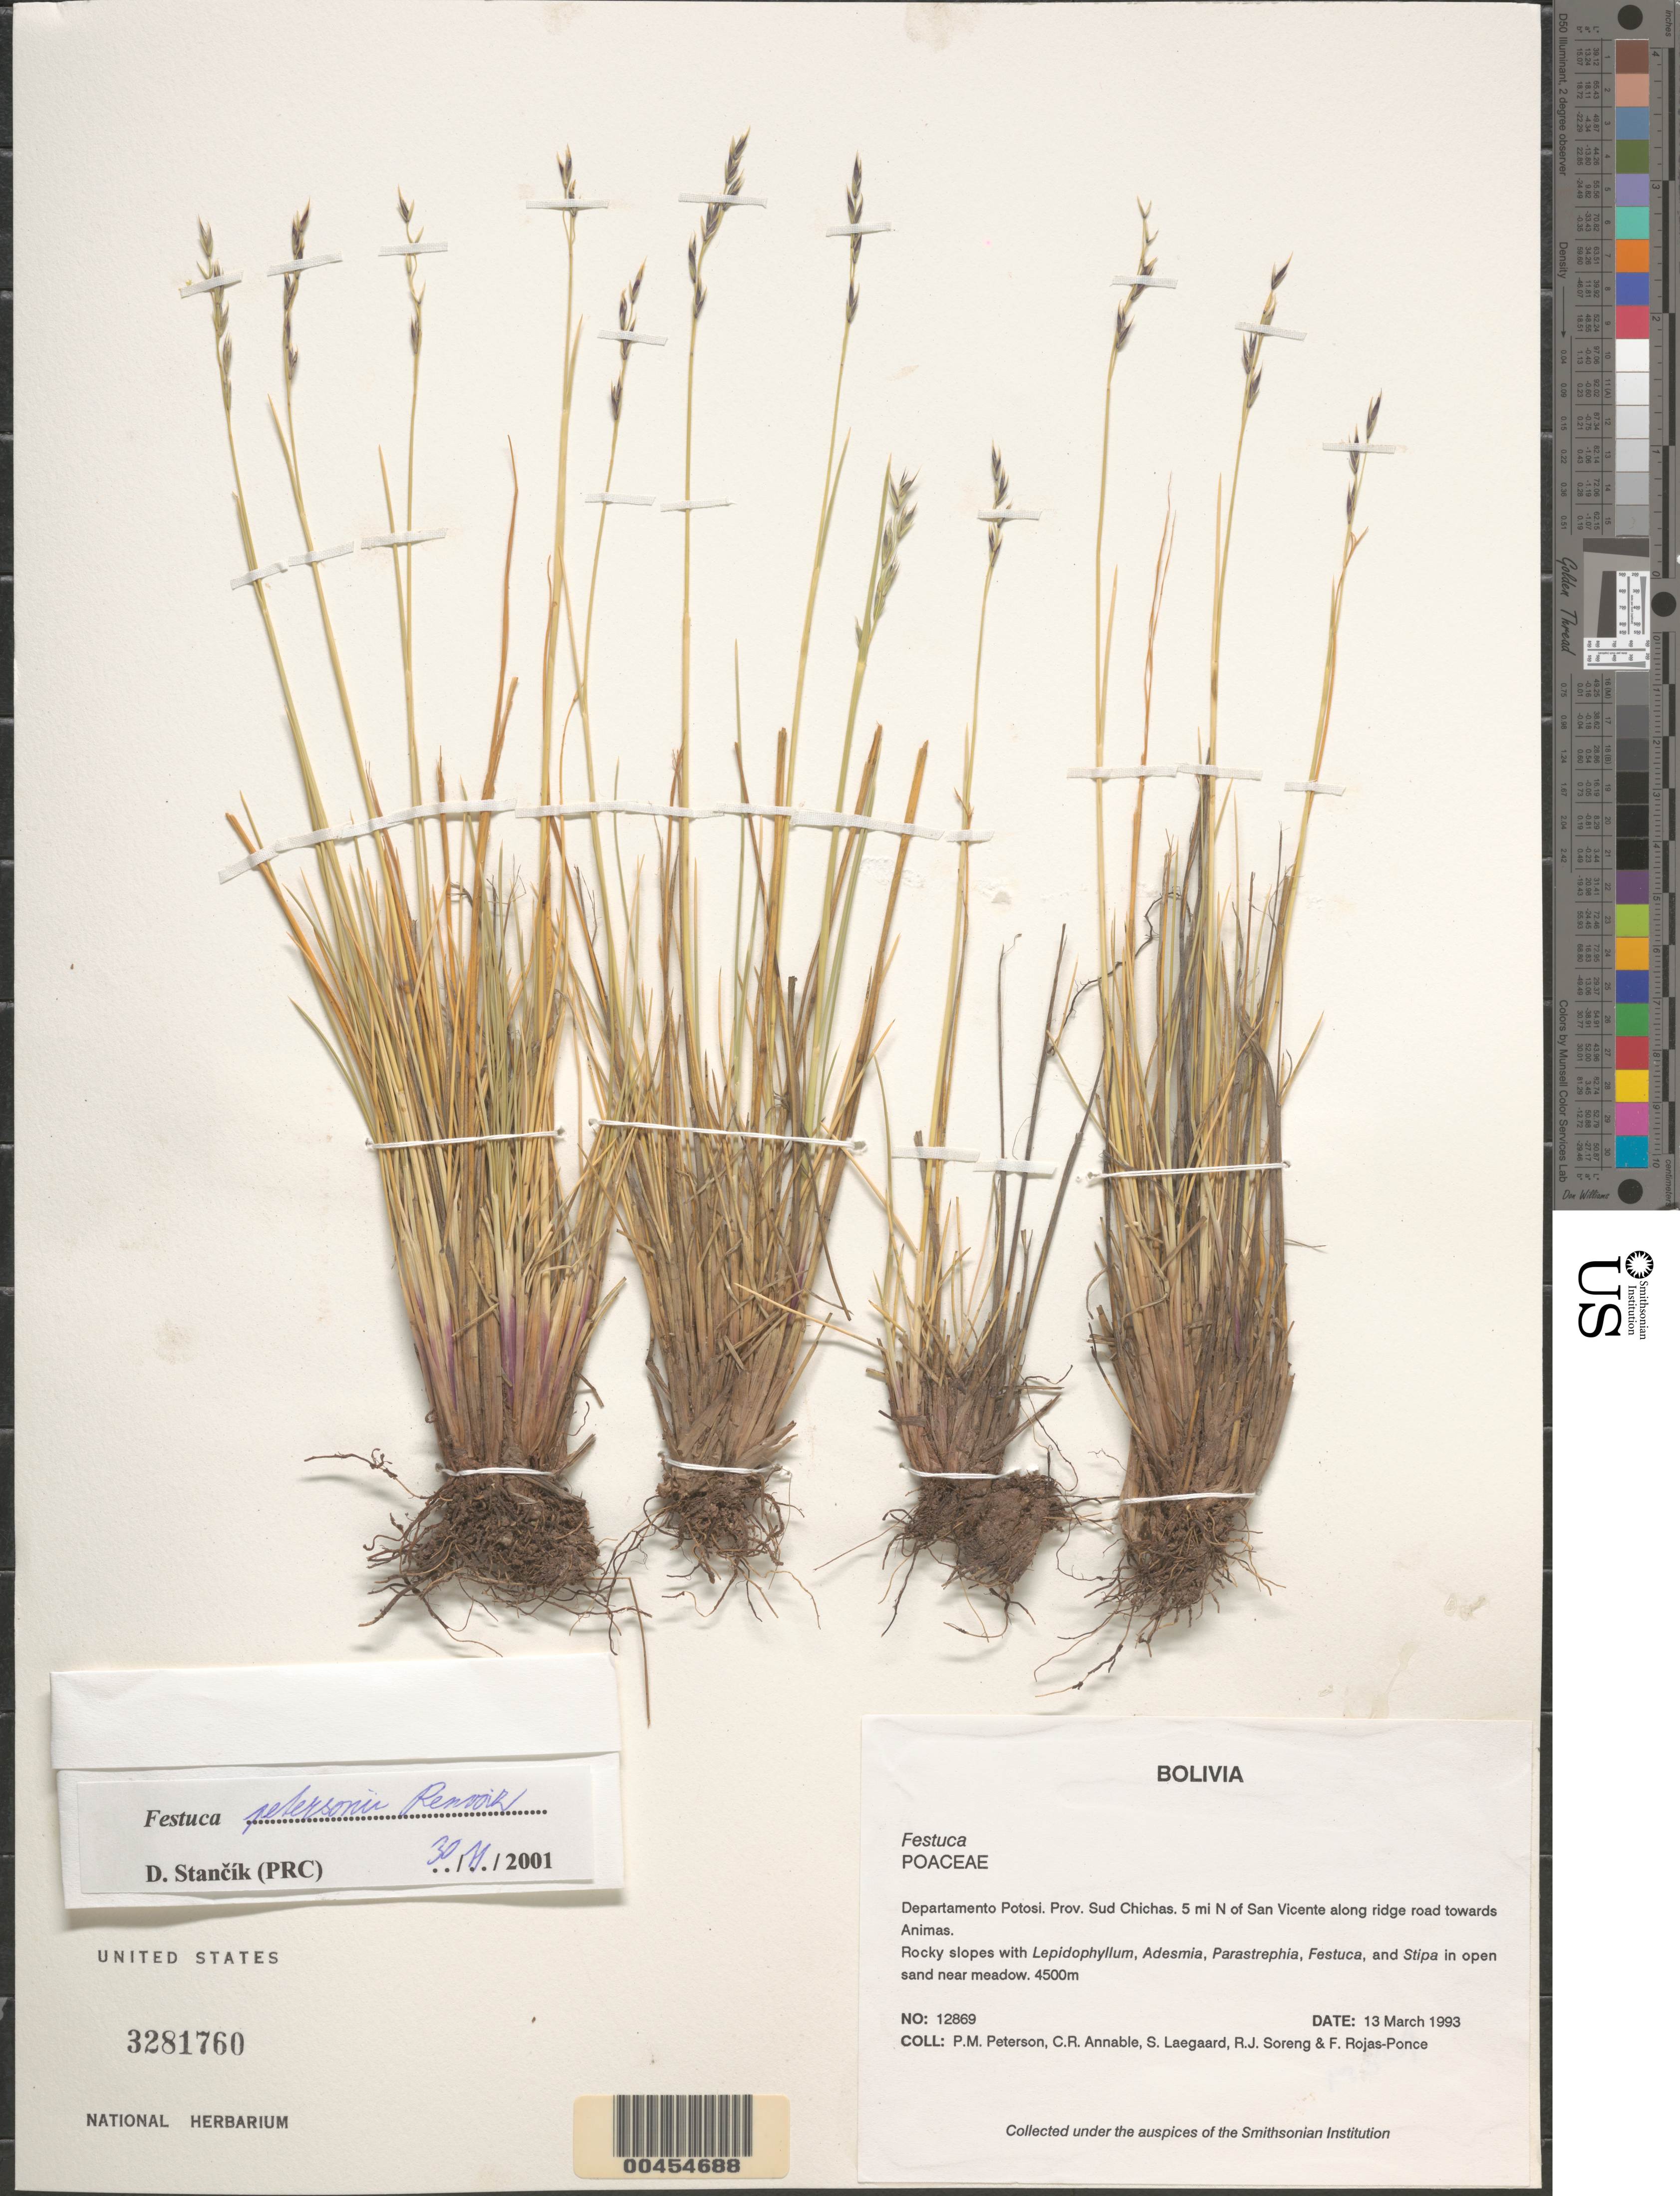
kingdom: Plantae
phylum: Tracheophyta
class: Liliopsida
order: Poales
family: Poaceae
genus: Festuca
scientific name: Festuca sp.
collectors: P. M. Peterson, C. R. Annable, S. Lægaard, R. J. Soreng & F. Rojas-Ponce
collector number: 12869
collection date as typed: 13 Mar 1993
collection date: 1993-03-13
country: Bolivia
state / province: Potosí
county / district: Sud Chichas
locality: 5 mi N of San Vicente along ridge road towards Animas.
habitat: Rocky slopes with Lepidophyllum, Adesmia, Parastrephia, Festuca, and Stipa in open sand near meadow.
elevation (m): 4500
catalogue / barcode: US 3281760